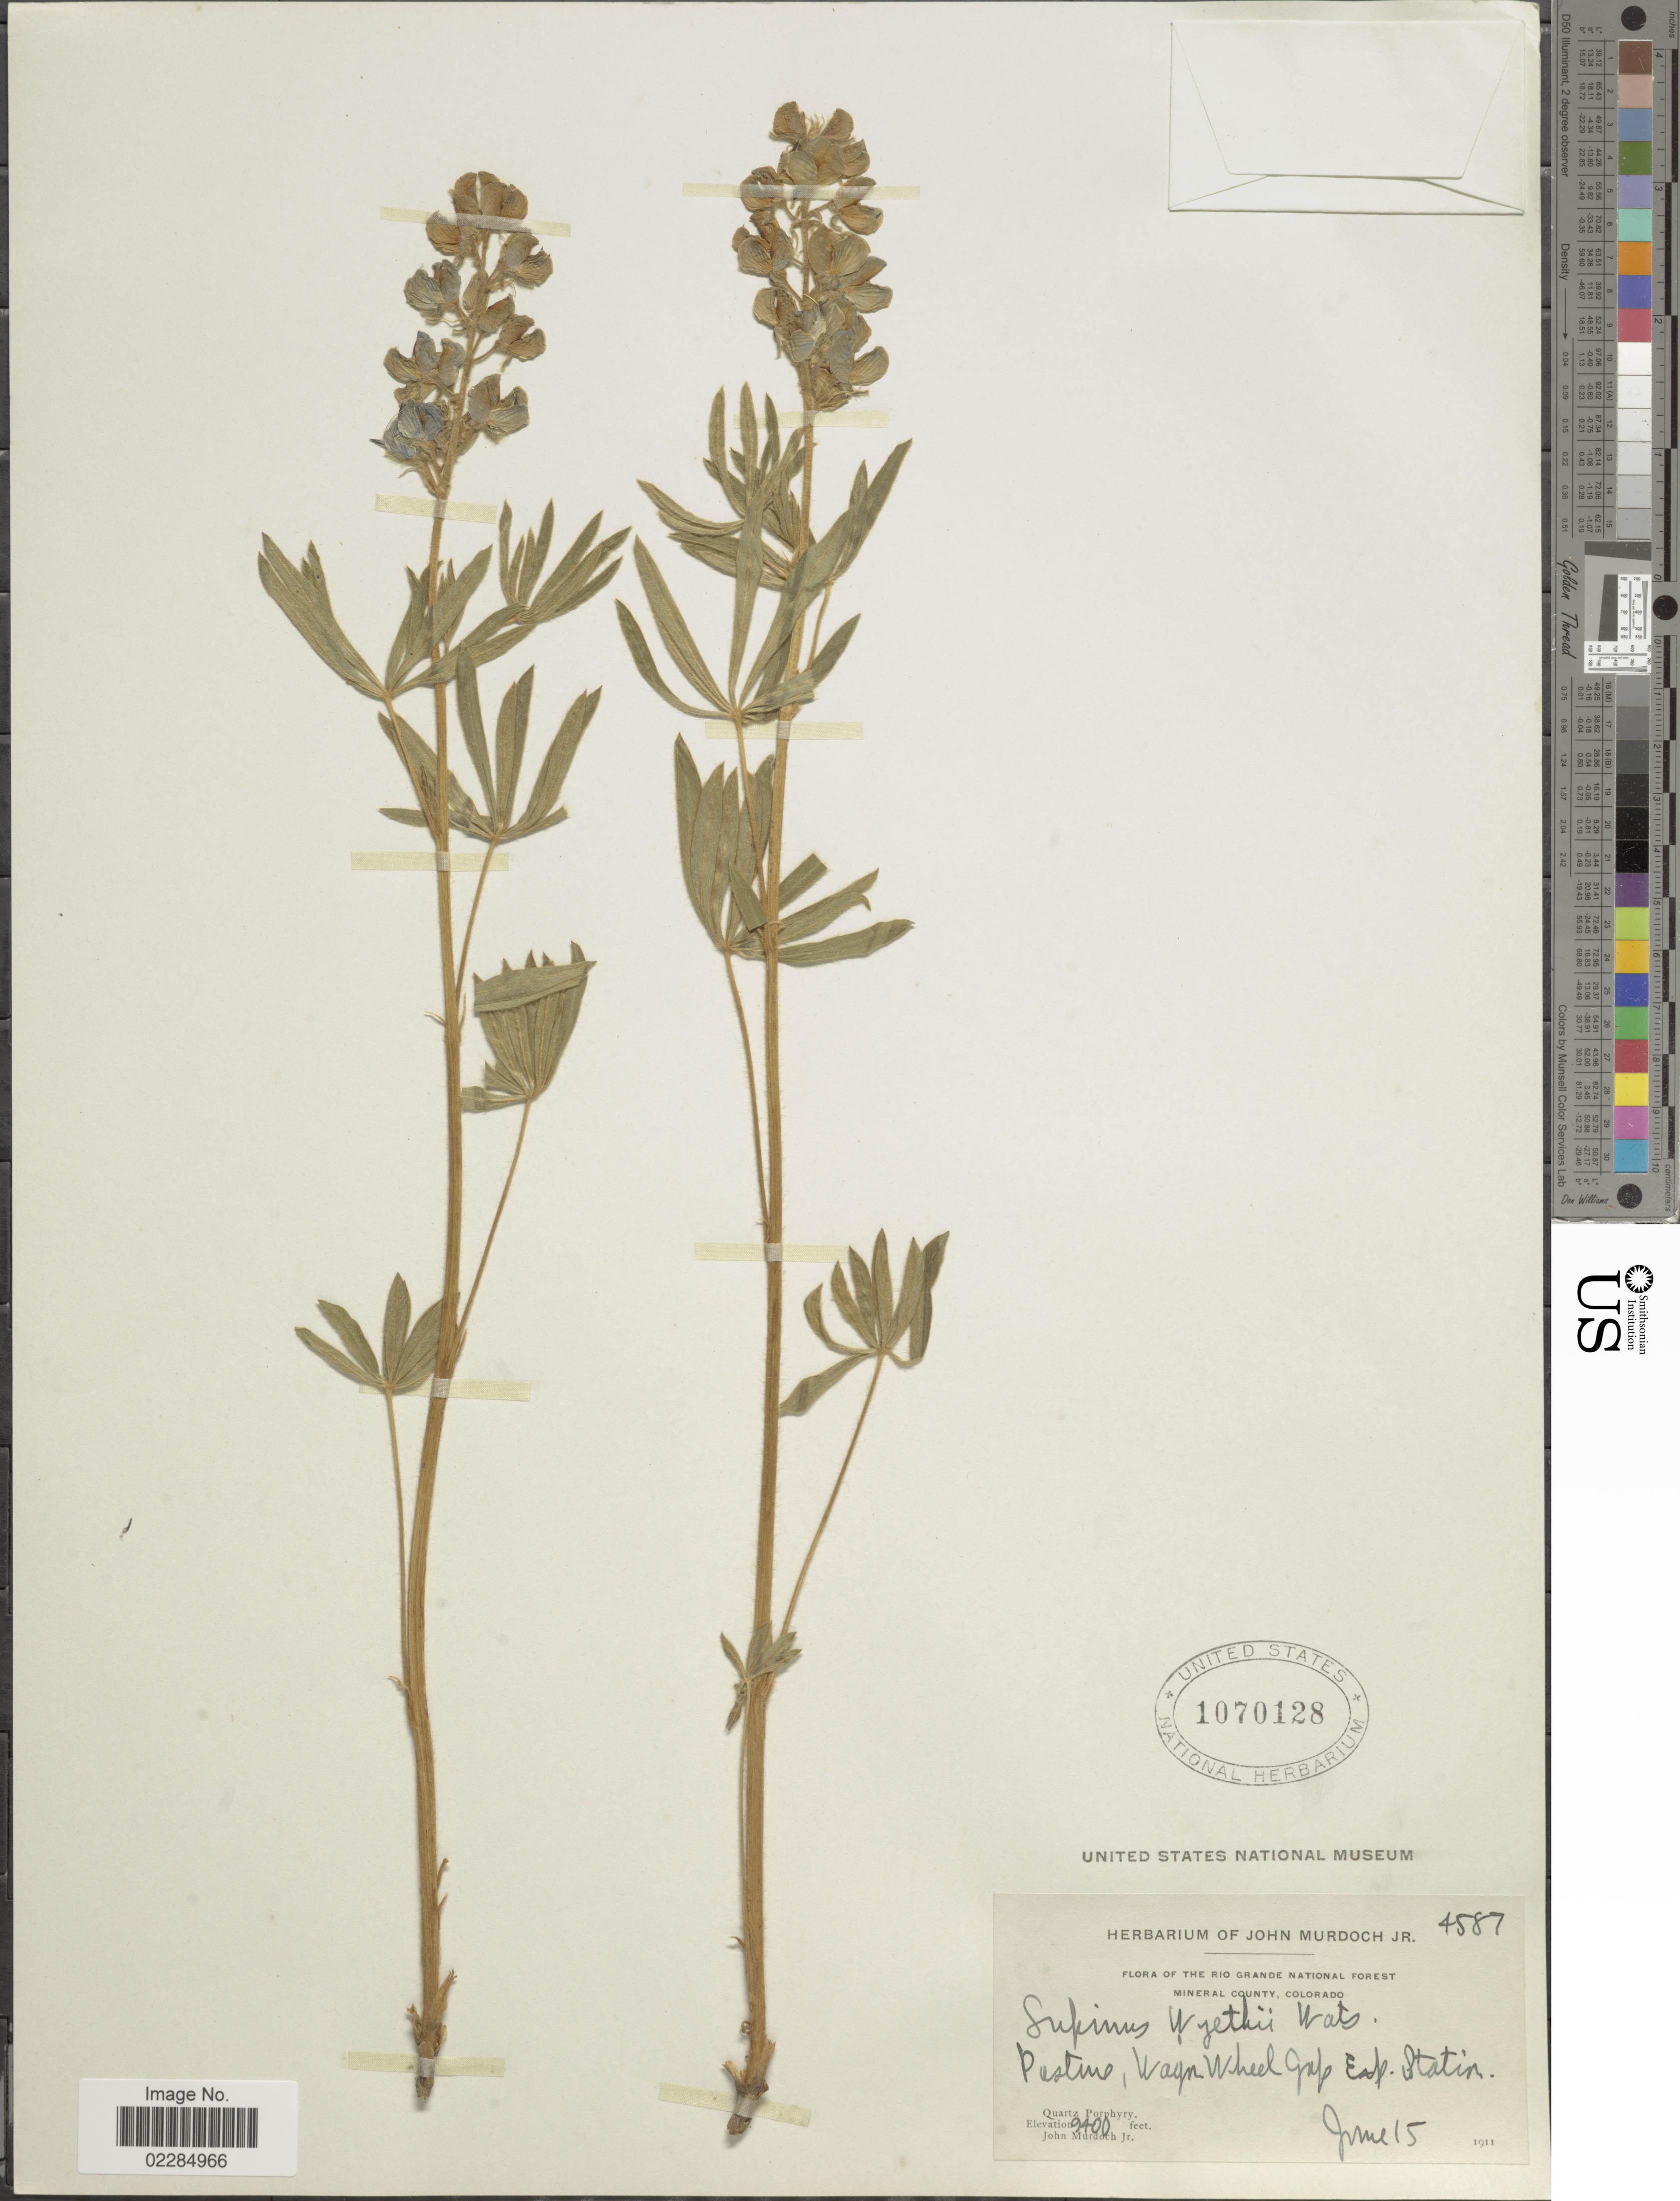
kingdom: Plantae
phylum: Tracheophyta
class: Magnoliopsida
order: Fabales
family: Fabaceae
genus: Lupinus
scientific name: Lupinus comatus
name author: Rydb.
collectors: J. Murdoch Jr.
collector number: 4587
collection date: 1911-06-15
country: United States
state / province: Colorado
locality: Rio Grande National Forest, Mineral County.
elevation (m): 2865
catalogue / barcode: US 1070128